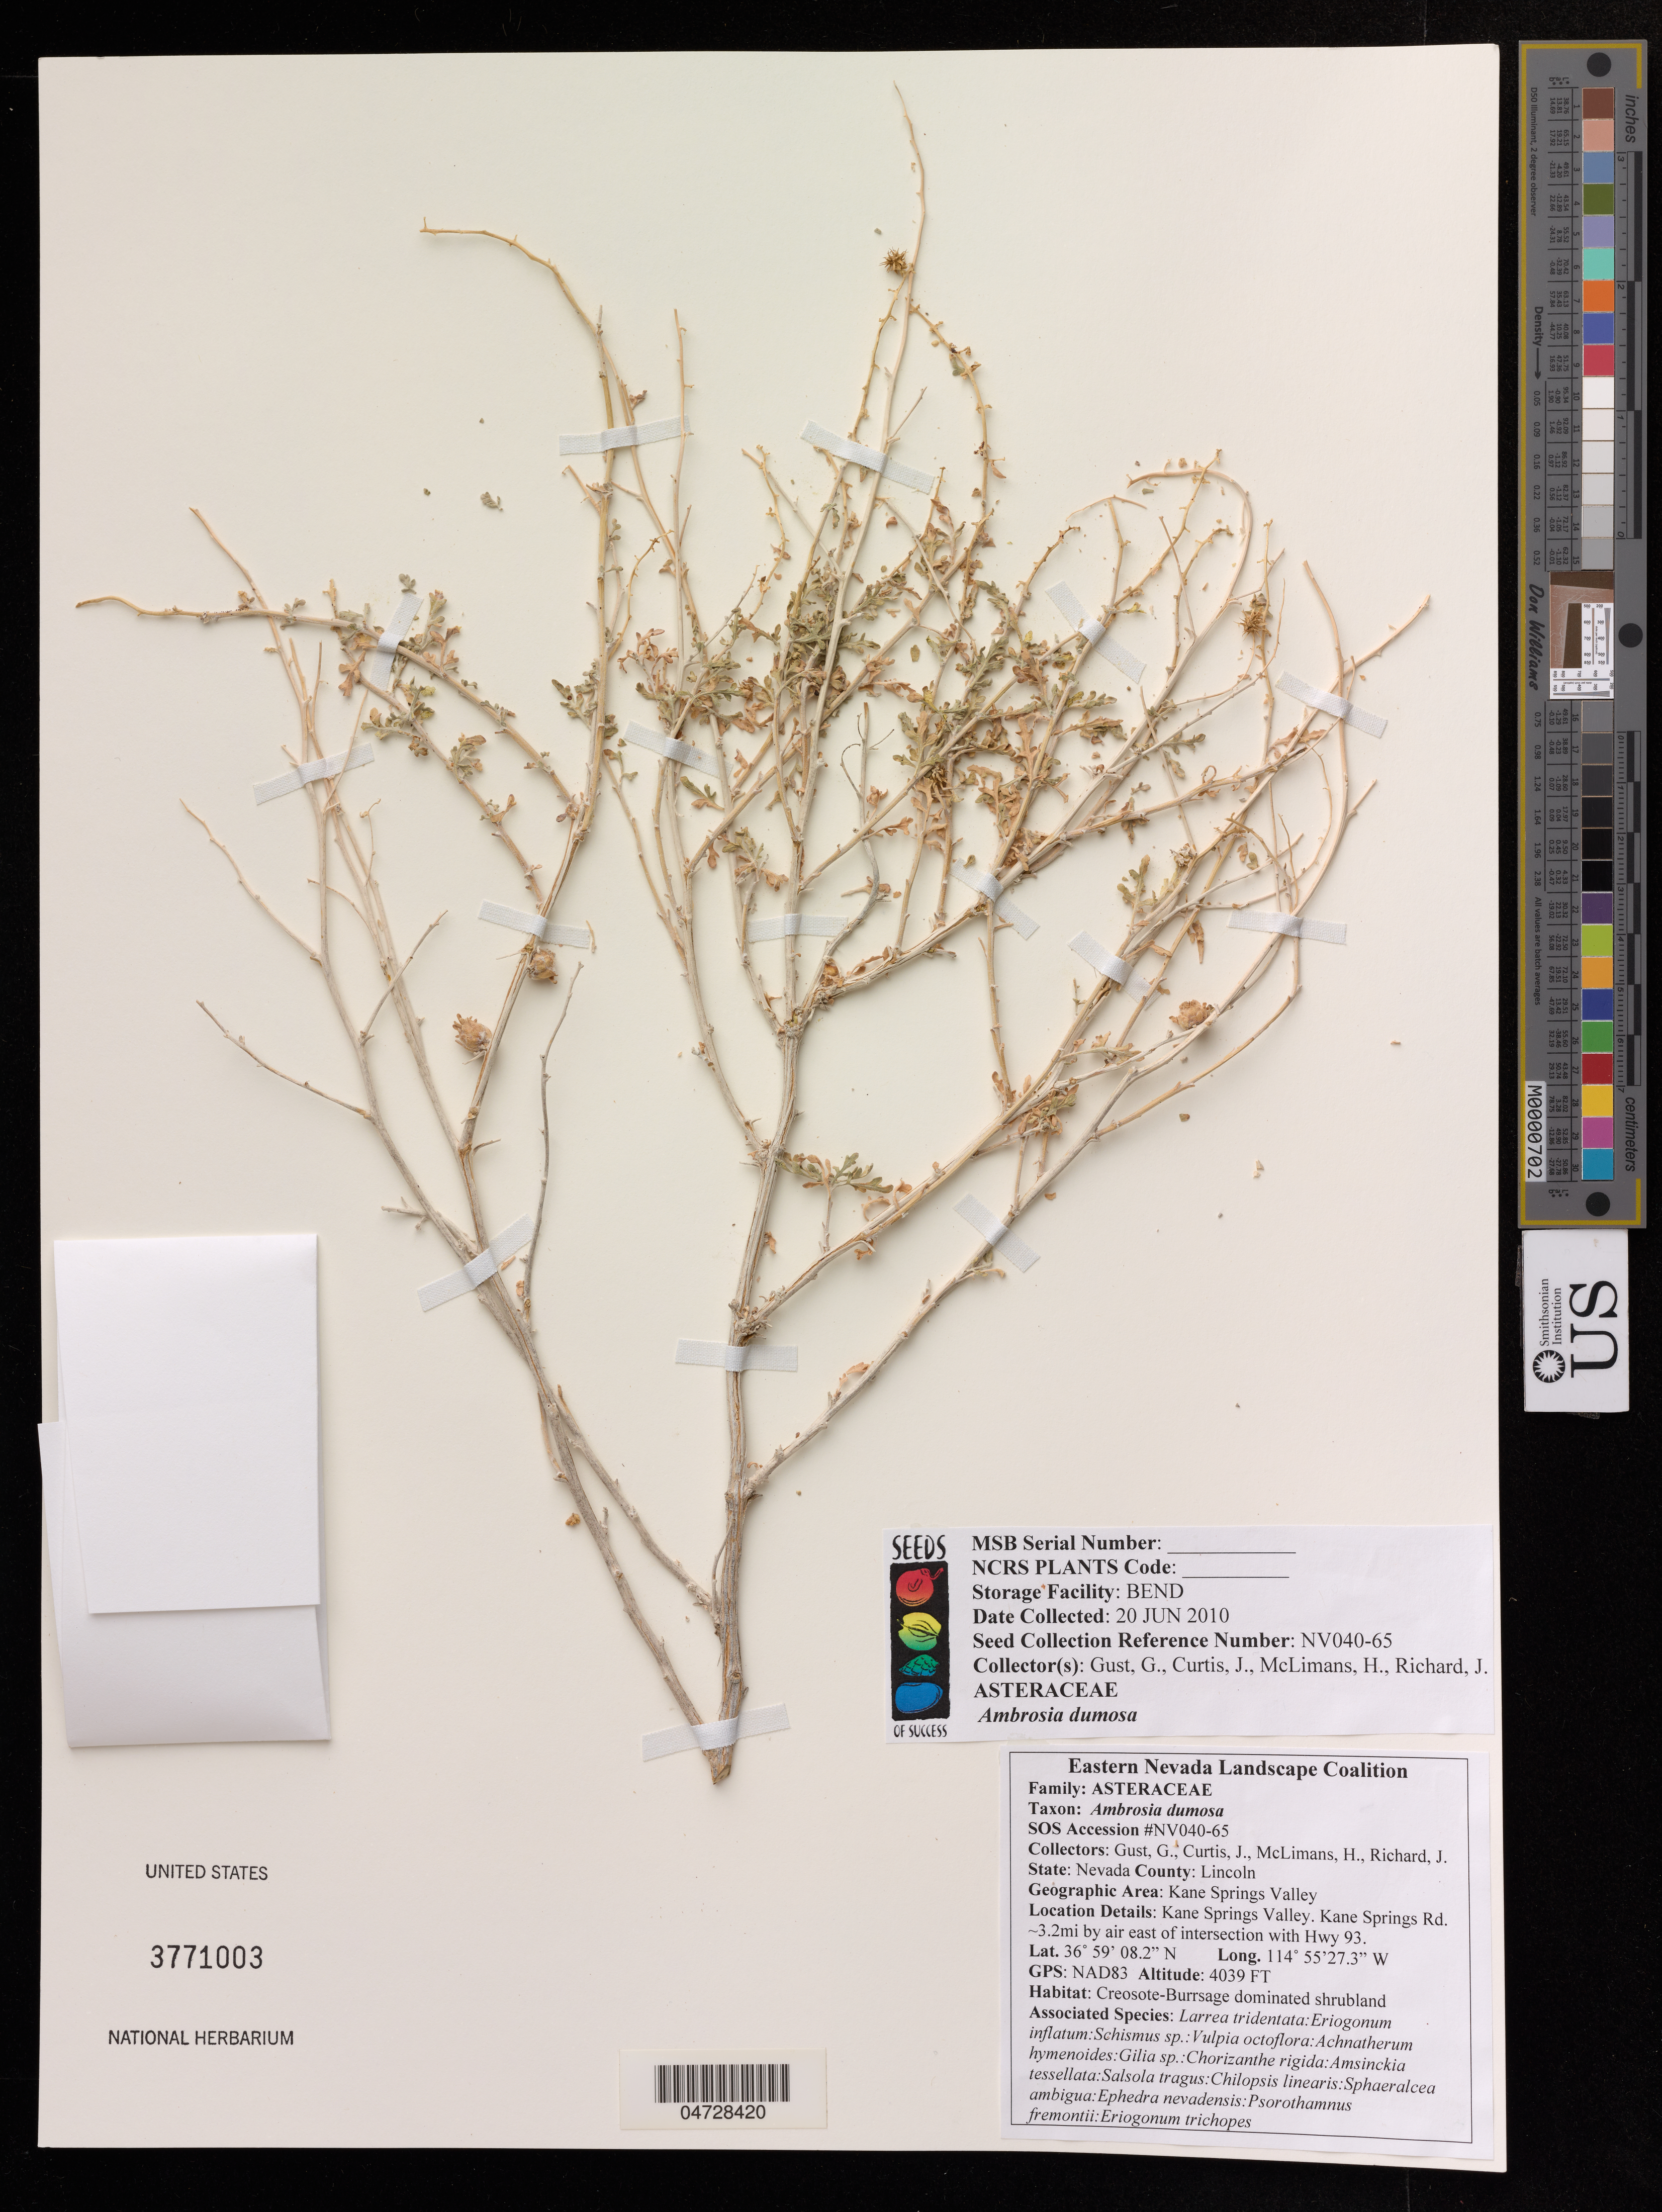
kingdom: Plantae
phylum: Tracheophyta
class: Magnoliopsida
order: Asterales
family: Asteraceae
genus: Ambrosia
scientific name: Ambrosia dumosa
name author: (A. Gray) W.W.Payne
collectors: G. Gust, J. Curtis, H. McLimans & J. Richard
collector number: NV040-65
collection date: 2010-06-20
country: United States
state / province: Nevada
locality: County: Lincoln. Kane Springs Valley. Kane Springs Rd. -3.2mi by air east of intersection with Hwy 93. County: Licoln.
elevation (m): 1231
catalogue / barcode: US 3771003